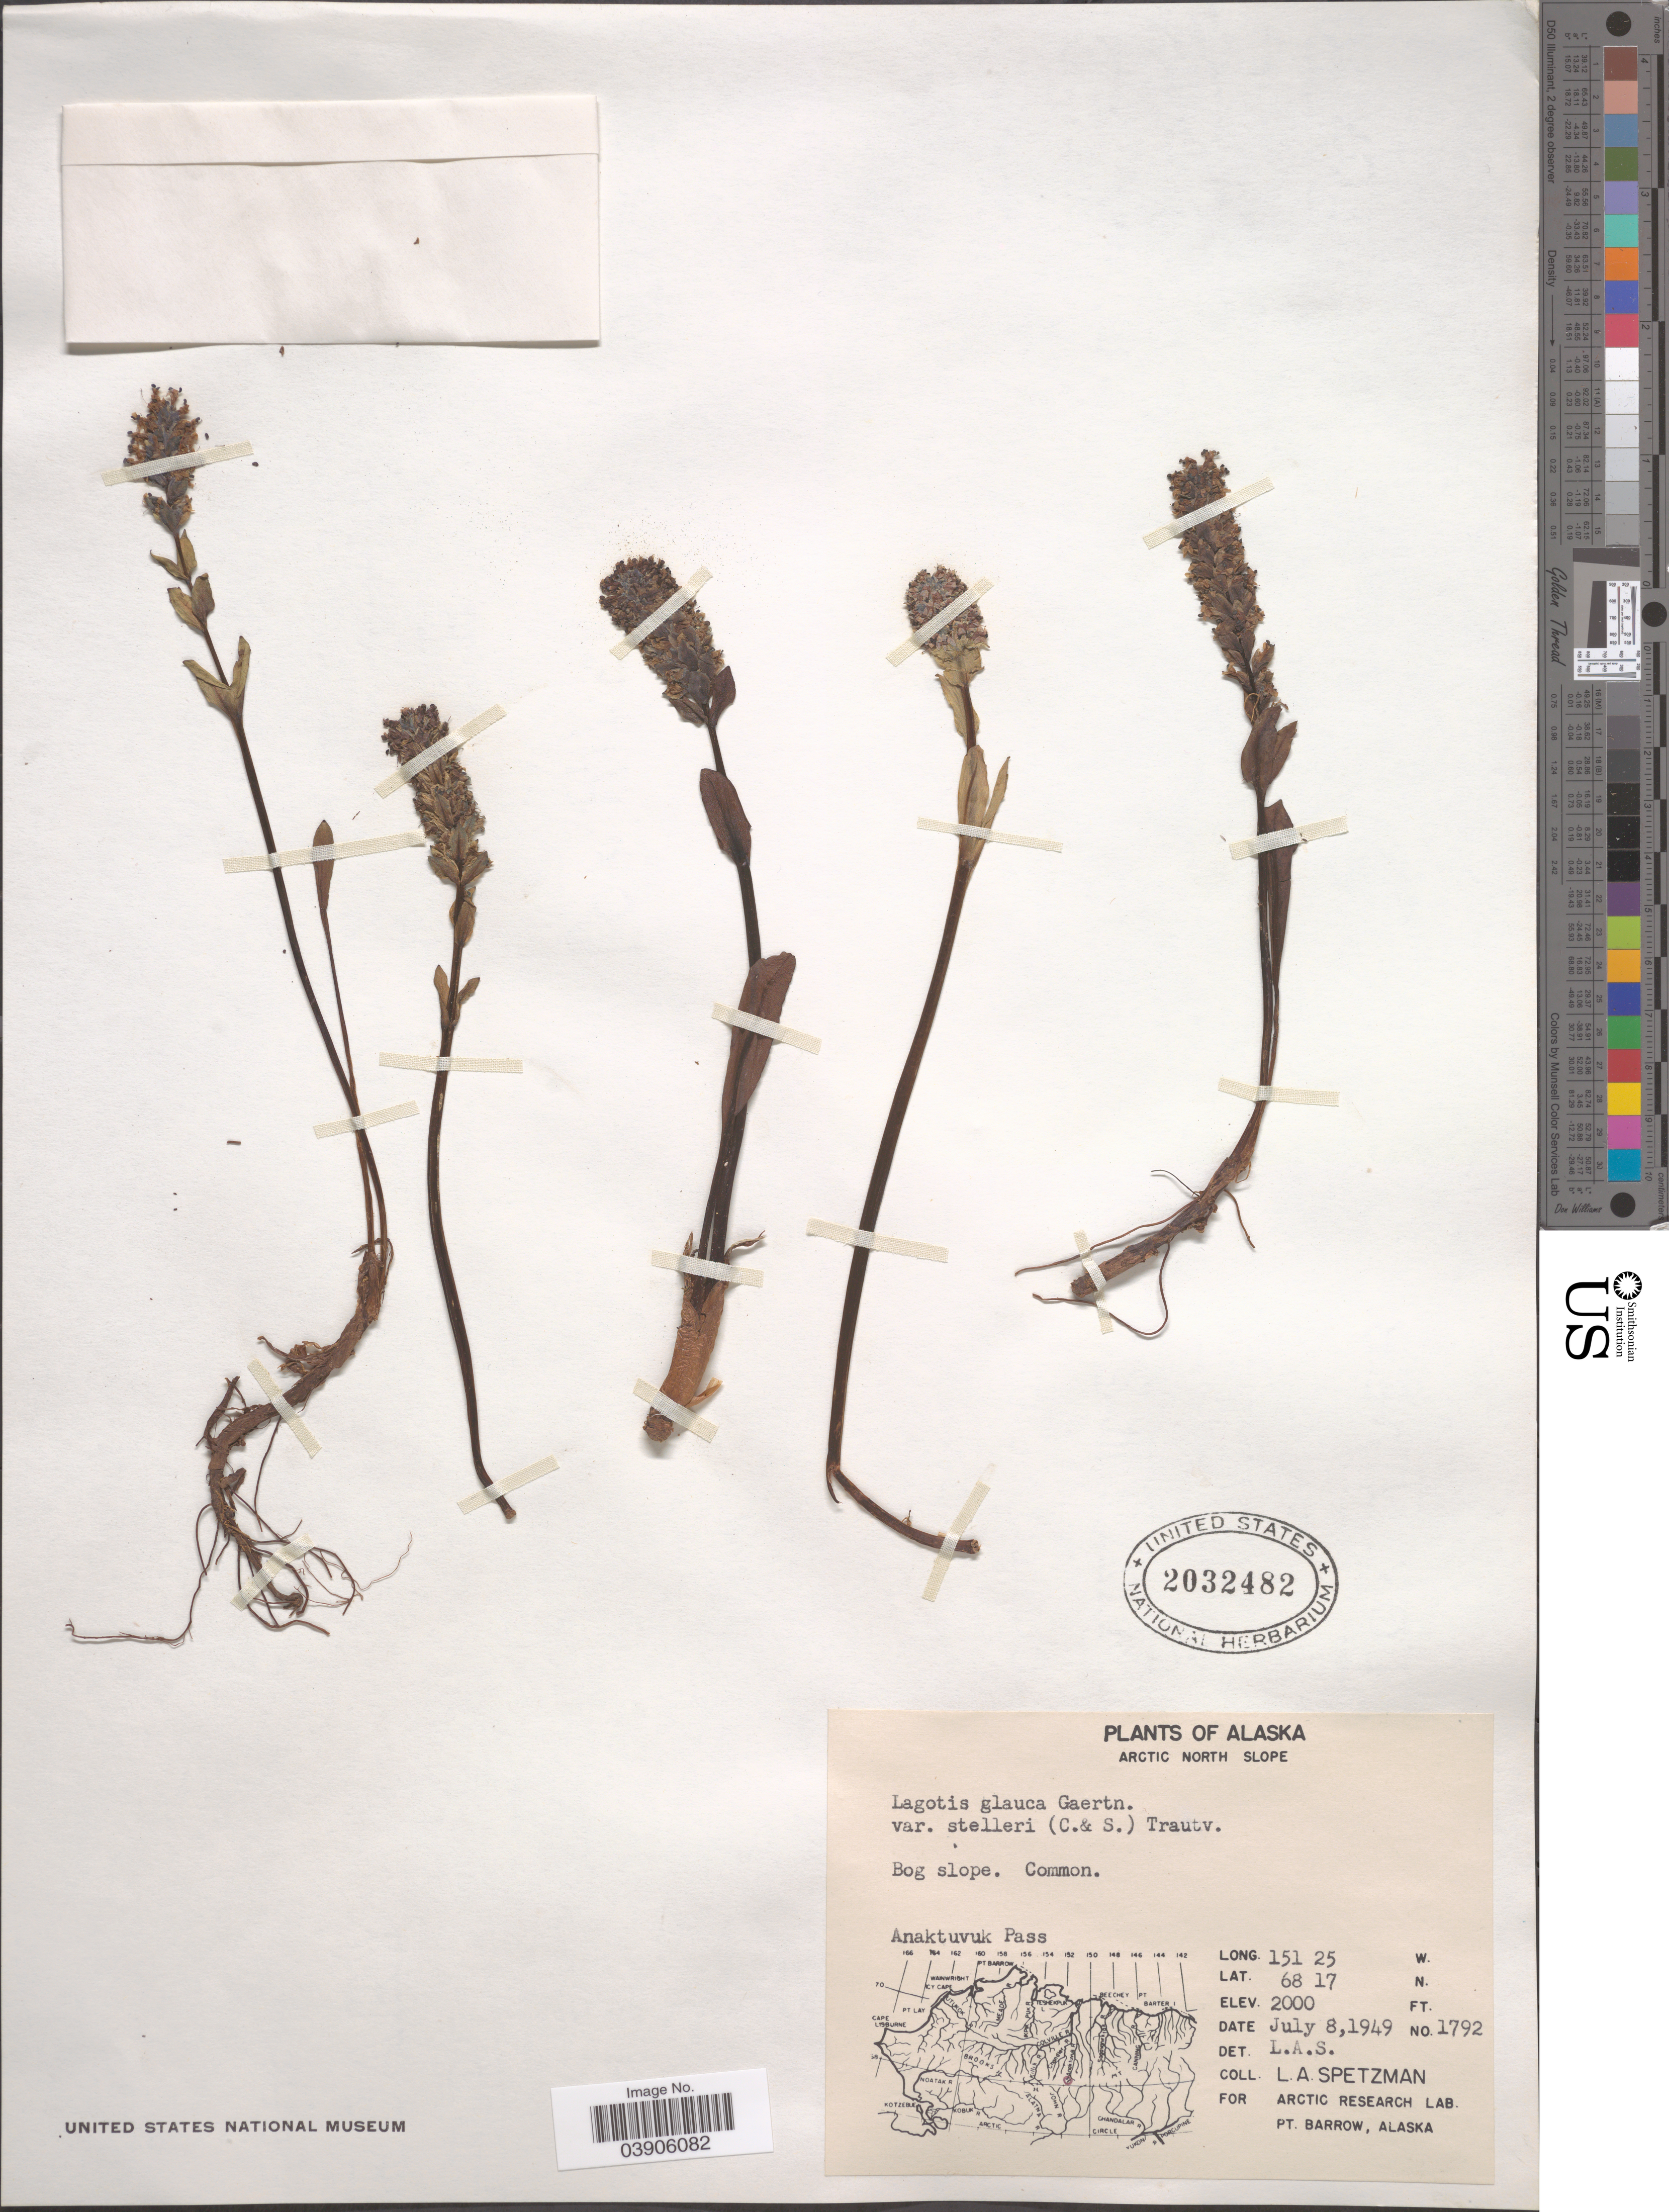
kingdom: Plantae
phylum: Tracheophyta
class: Magnoliopsida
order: Lamiales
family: Plantaginaceae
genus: Lagotis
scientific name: Lagotis glauca var. stelleri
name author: Trautv.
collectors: L. Spetzman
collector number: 1792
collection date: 1949-07-08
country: United States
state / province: Alaska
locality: Arctic North Slope. Anaktuvuk Pass.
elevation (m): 610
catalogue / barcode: US 2032482